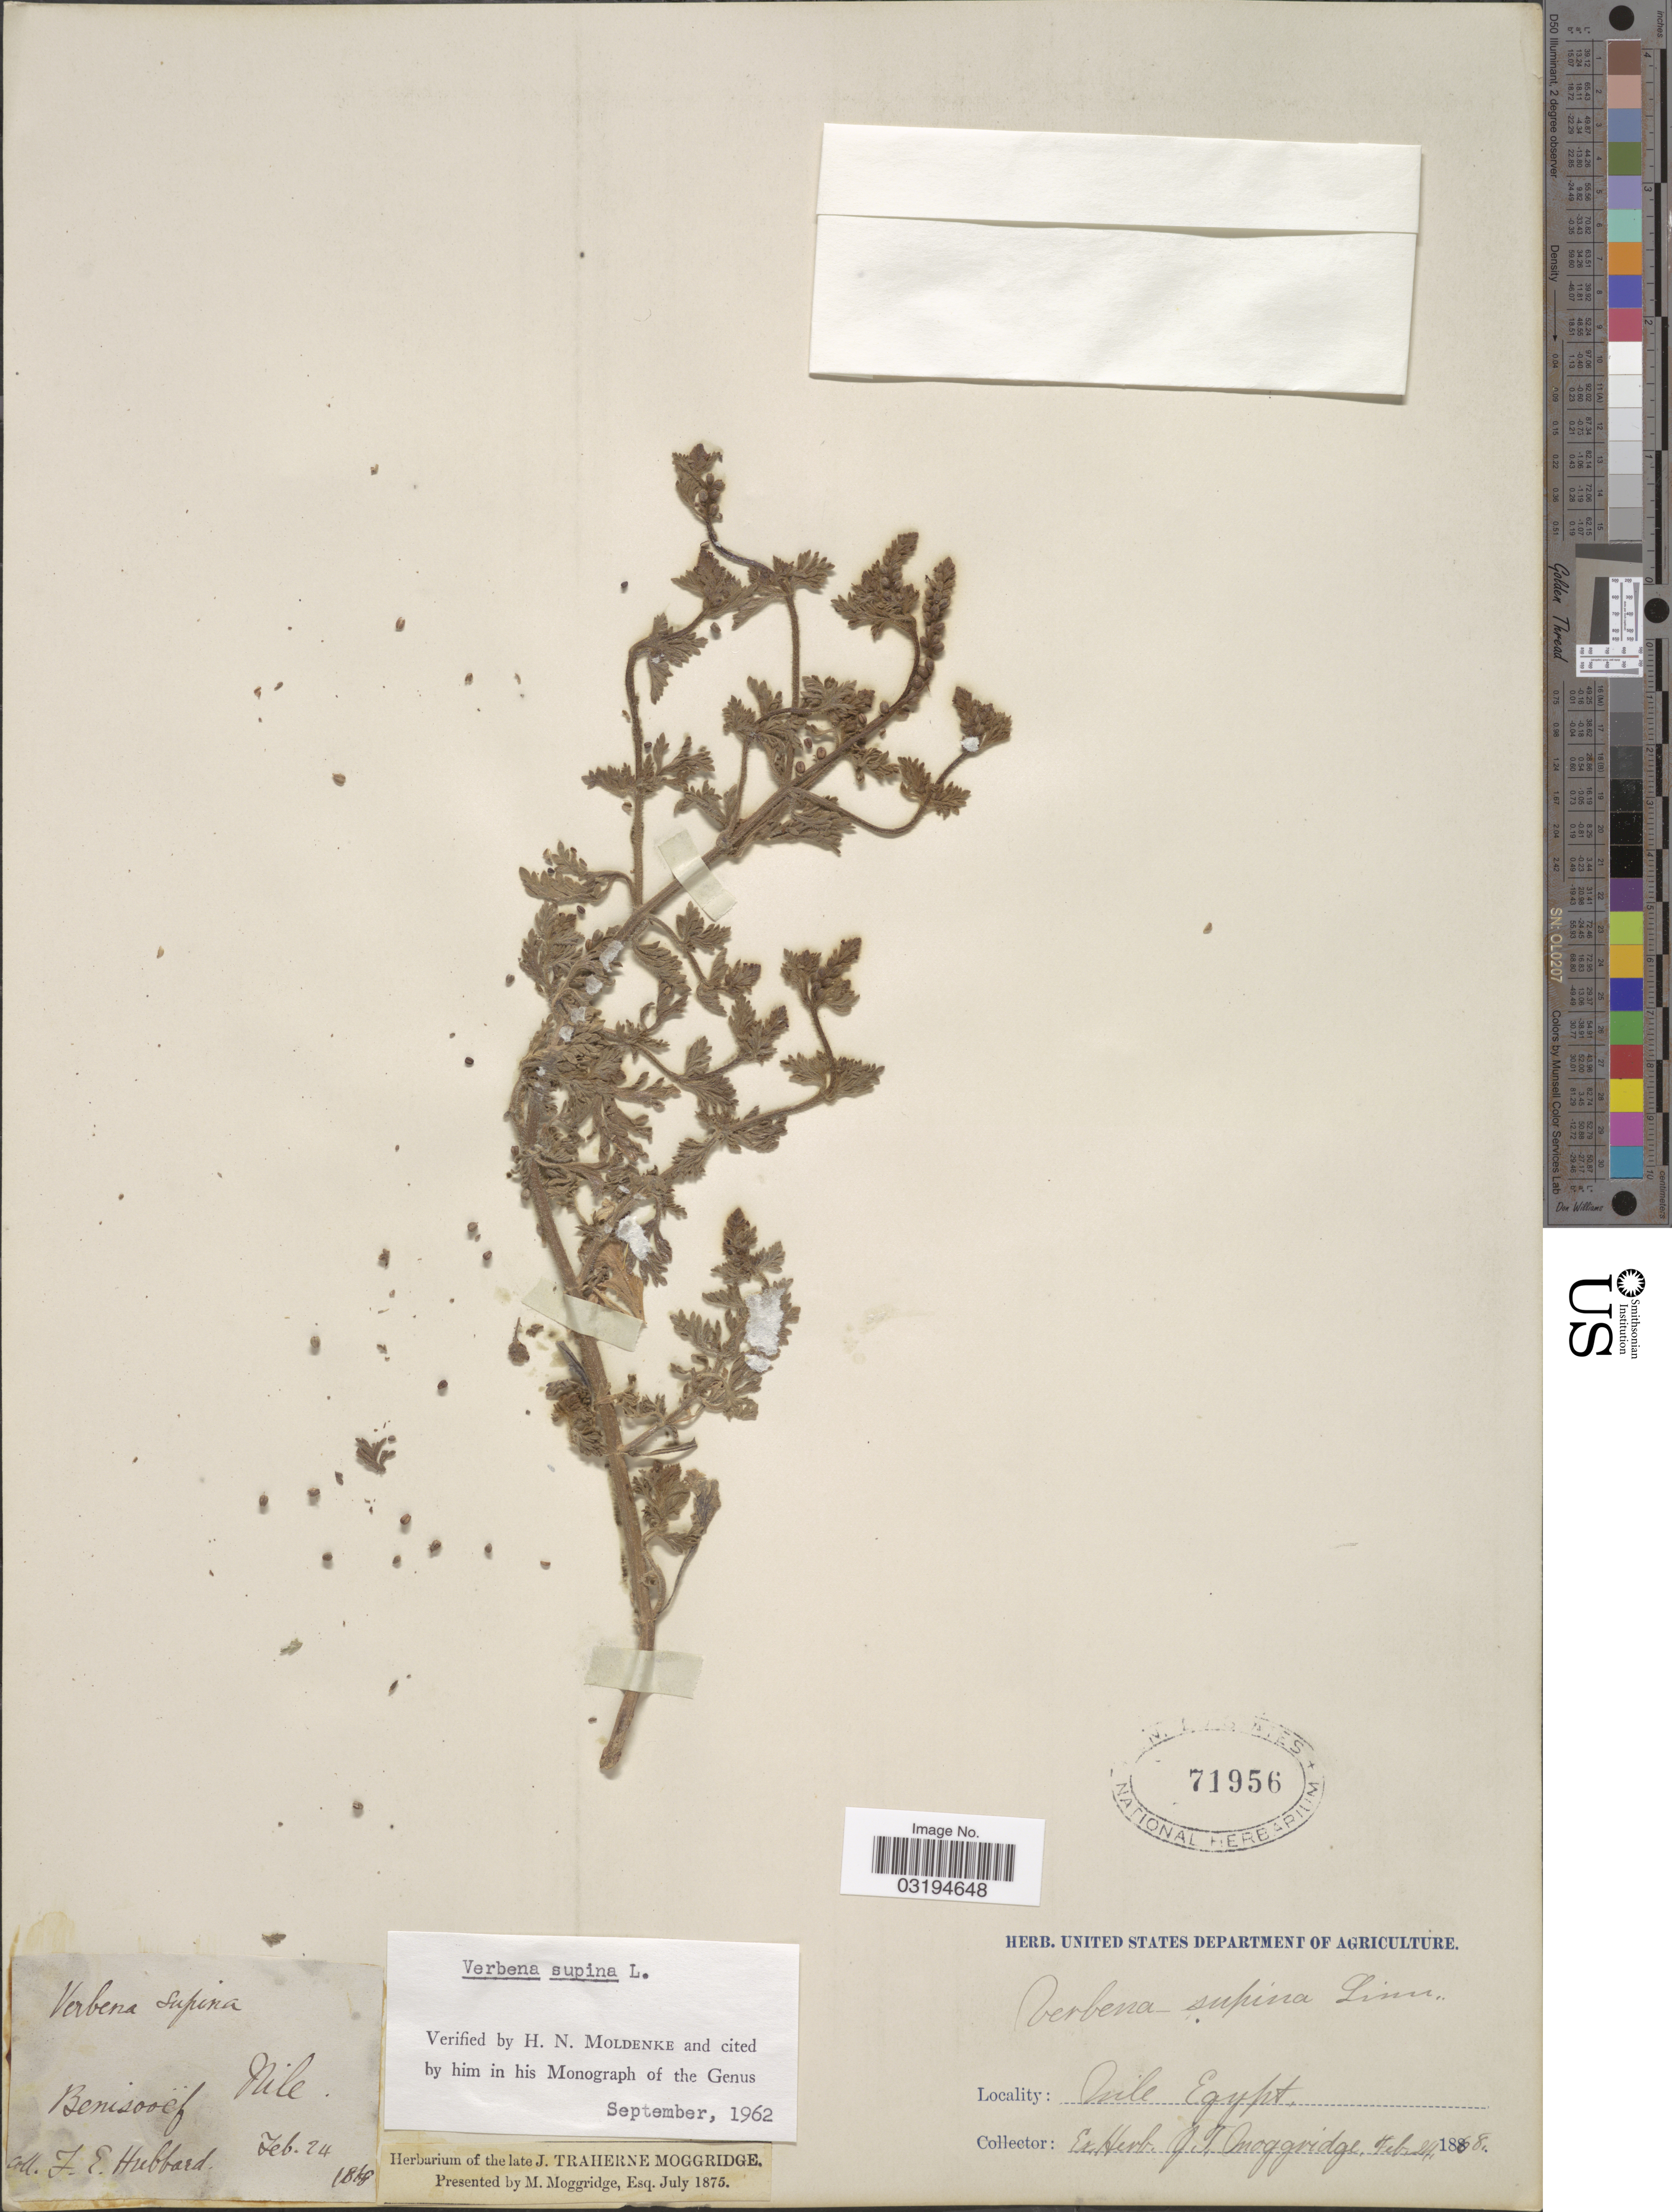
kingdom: Plantae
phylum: Tracheophyta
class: Magnoliopsida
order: Lamiales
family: Verbenaceae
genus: Verbena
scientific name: Verbena supina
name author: L.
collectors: J. Hubbard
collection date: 1868-02-24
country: Egypt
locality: Benisooëf Nile.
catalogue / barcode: US 71956